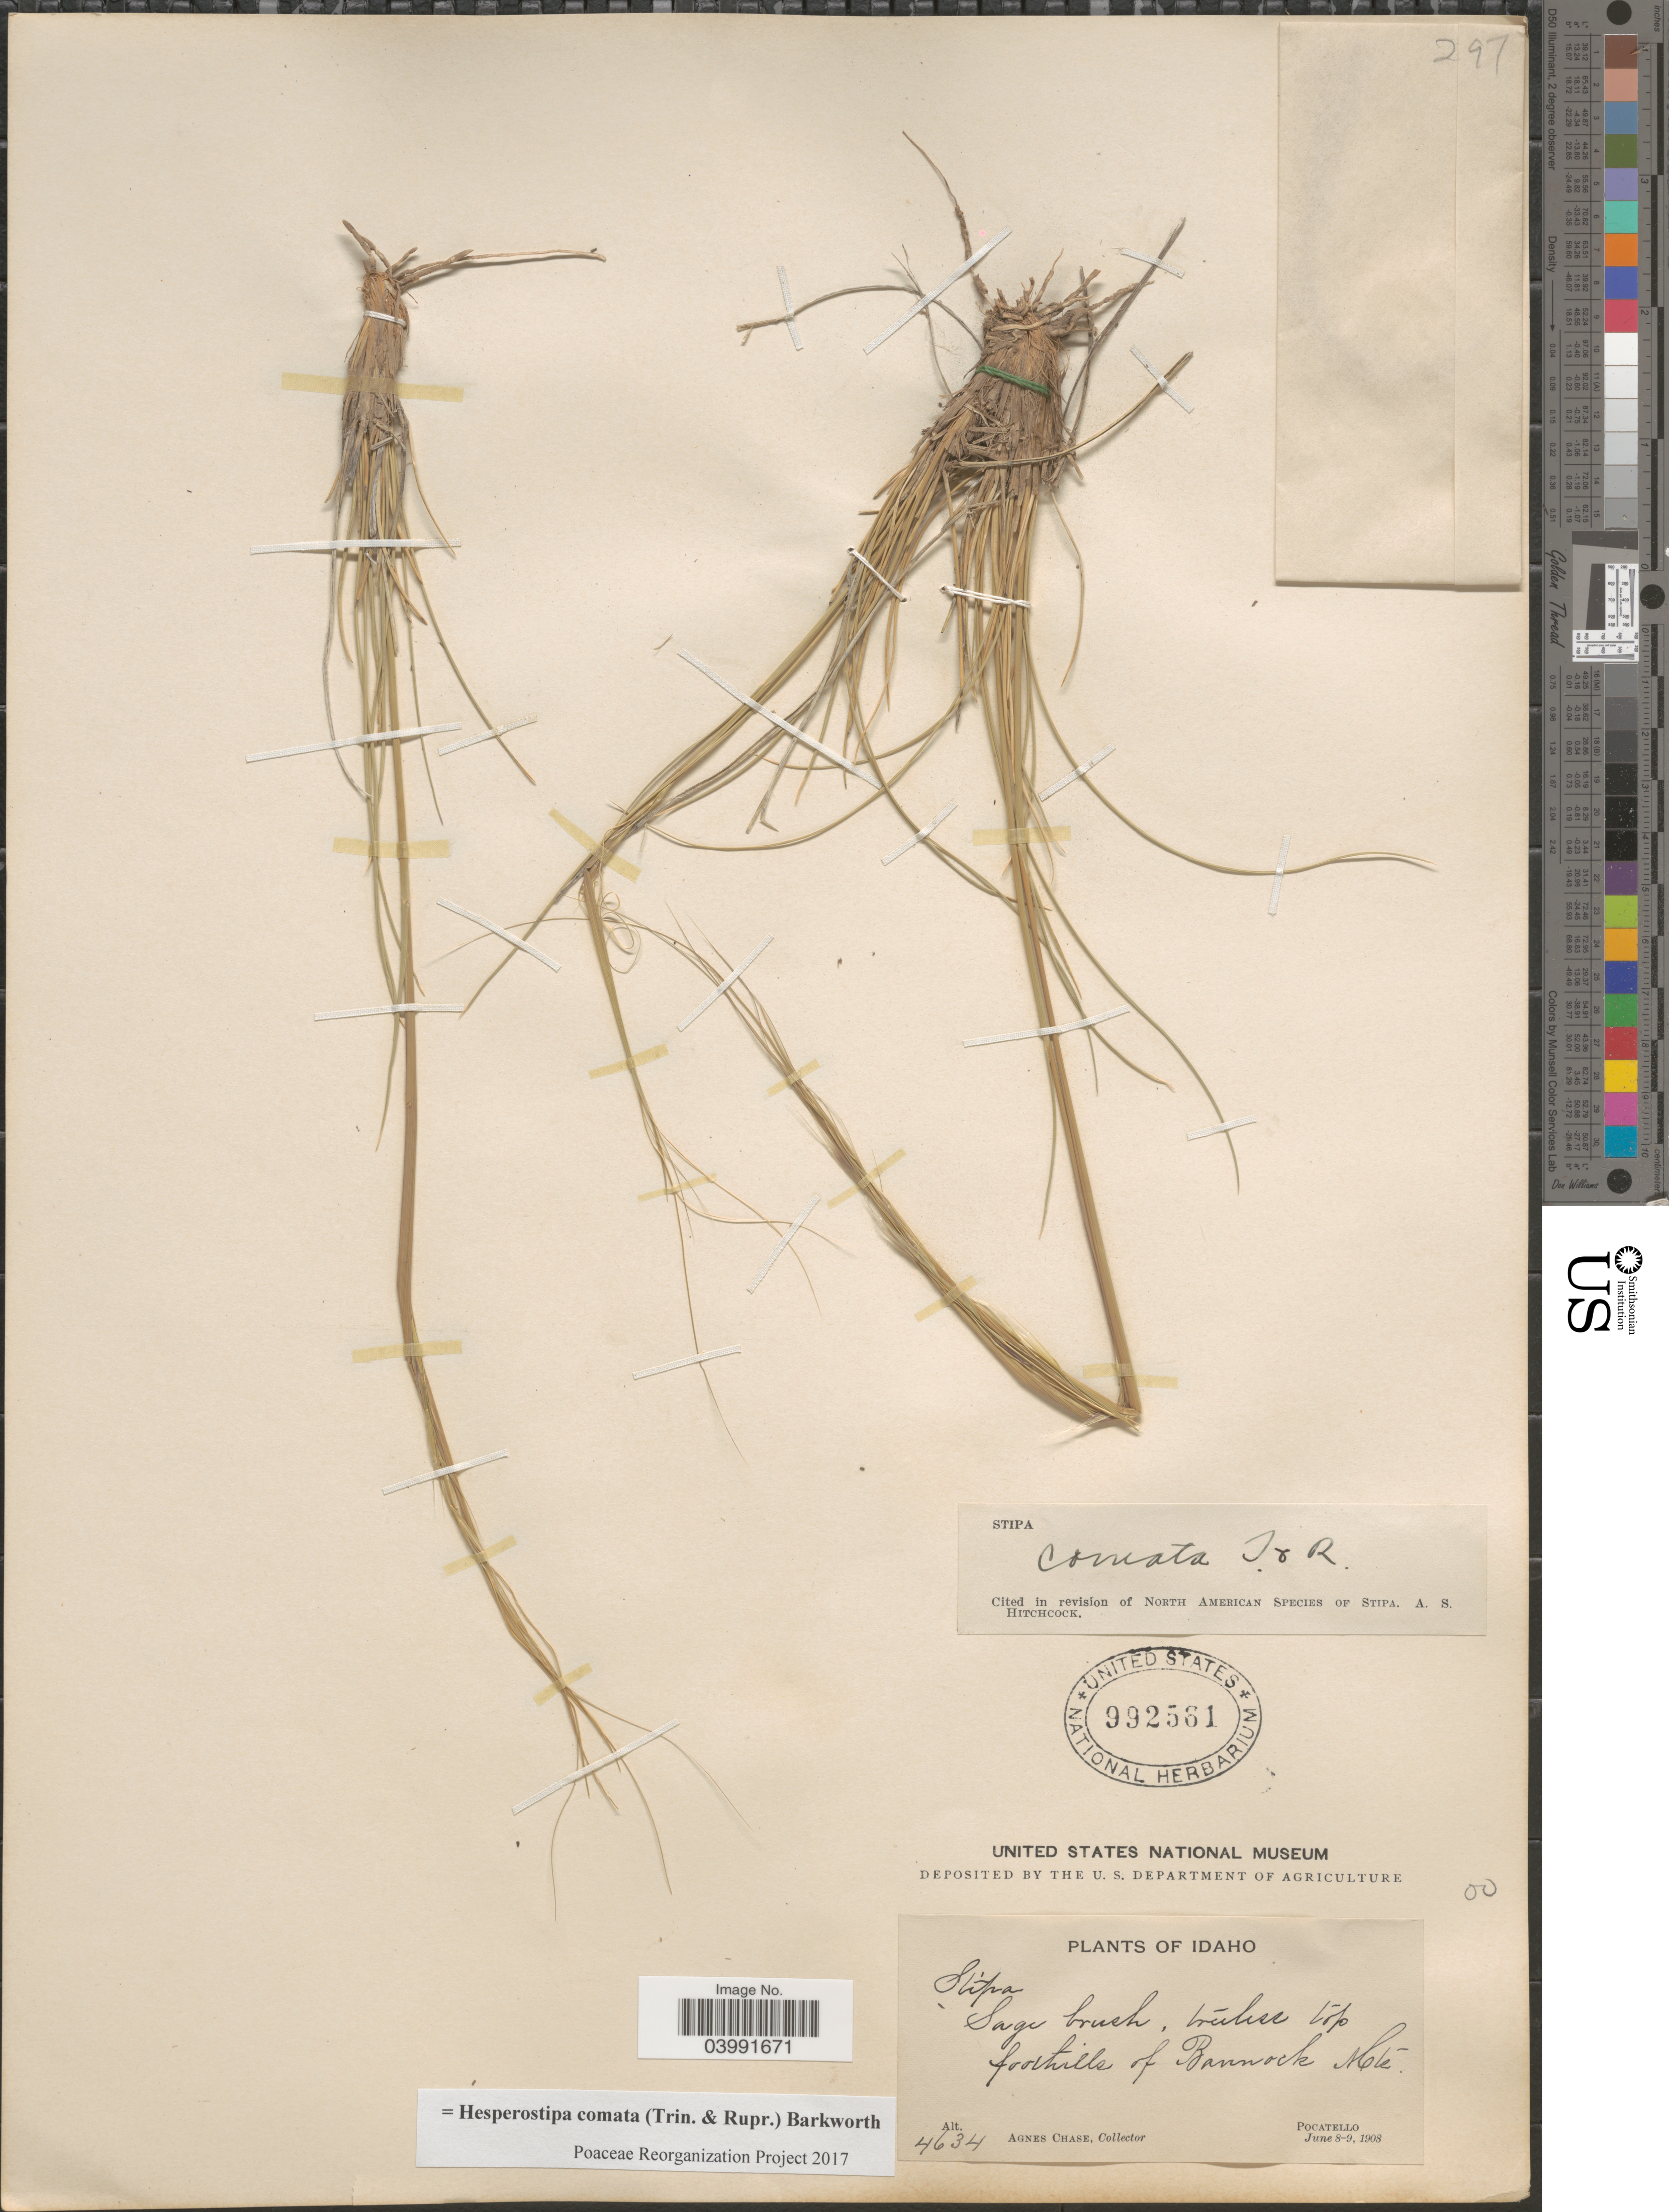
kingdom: Plantae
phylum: Tracheophyta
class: Liliopsida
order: Poales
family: Poaceae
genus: Hesperostipa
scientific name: Hesperostipa comata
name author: (Trin. & Rupr.) Barkworth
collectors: A. Chase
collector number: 4634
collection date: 1908-06-08/1908-06-09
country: United States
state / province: Idaho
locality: Treeless top foothills of Bannock Mts. Pocatello.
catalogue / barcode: US 992561